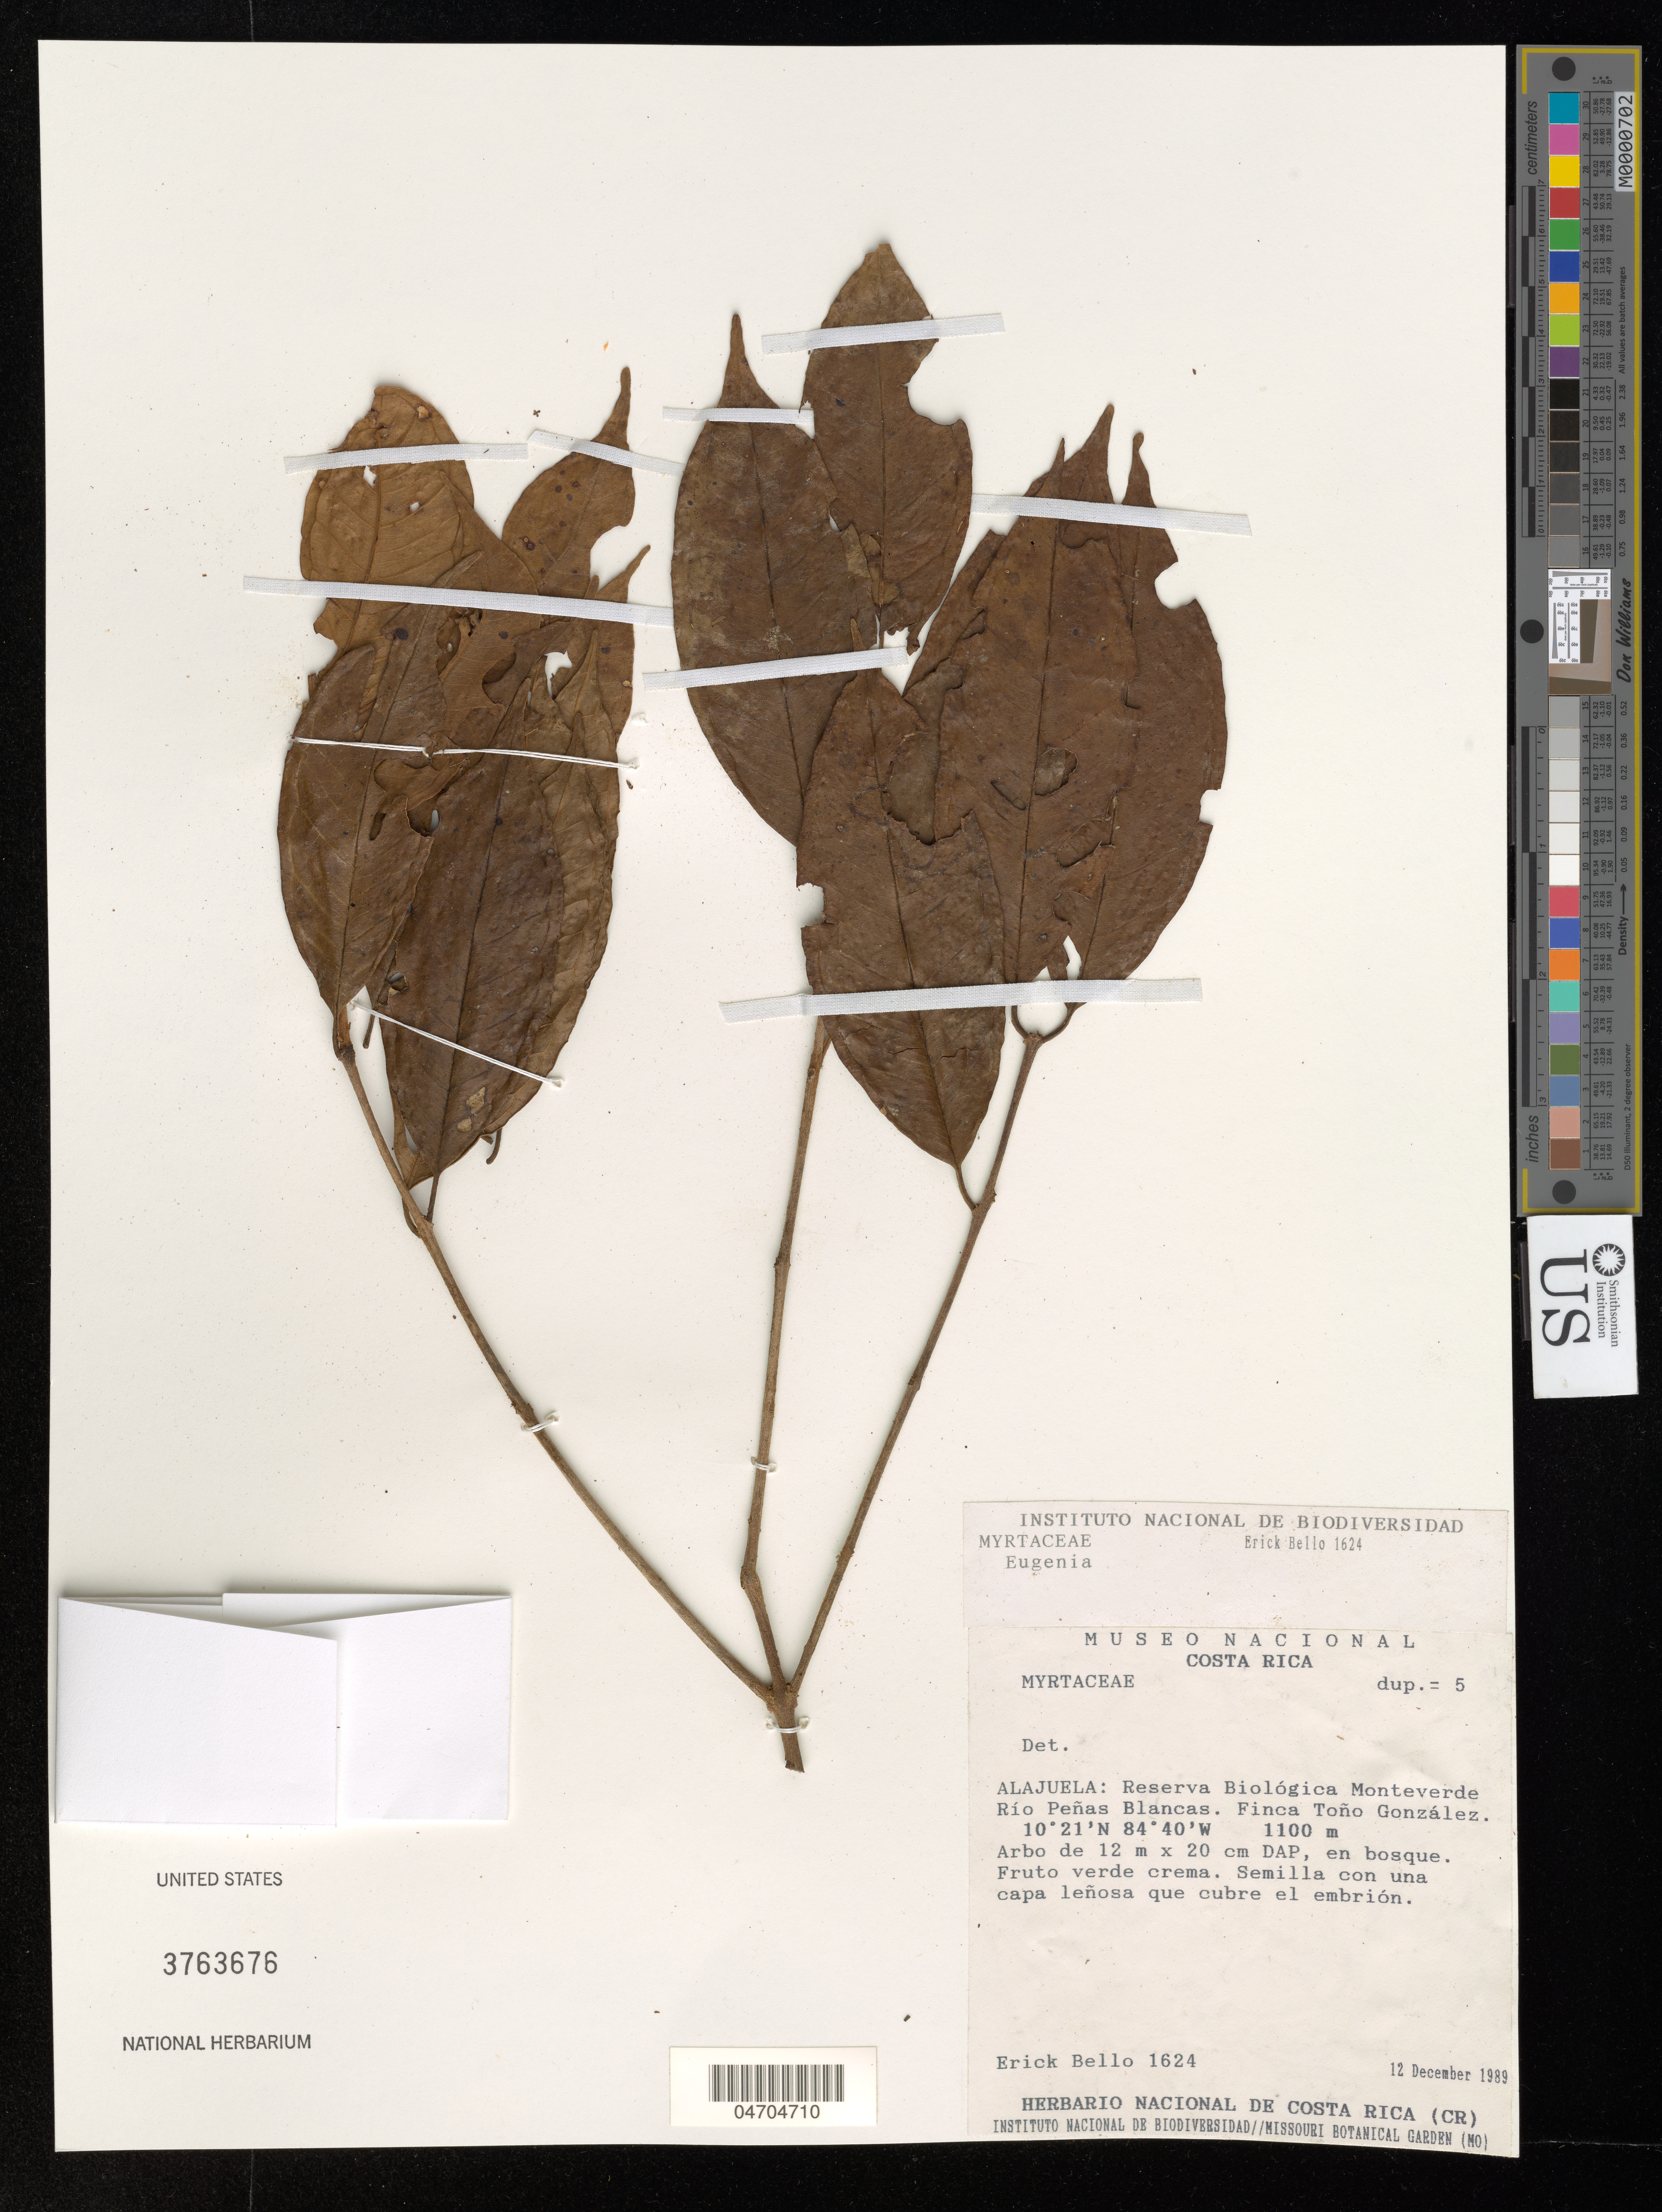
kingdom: Plantae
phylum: Tracheophyta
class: Magnoliopsida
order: Myrtales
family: Myrtaceae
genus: Eugenia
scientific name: Eugenia sp.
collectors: E. Bello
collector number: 1624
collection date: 1989-12-12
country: Costa Rica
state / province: Alajuela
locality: Reserva Biológica Monteverde Río Peñas Blancas. Finca Toño González.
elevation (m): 1100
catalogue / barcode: US 3763676